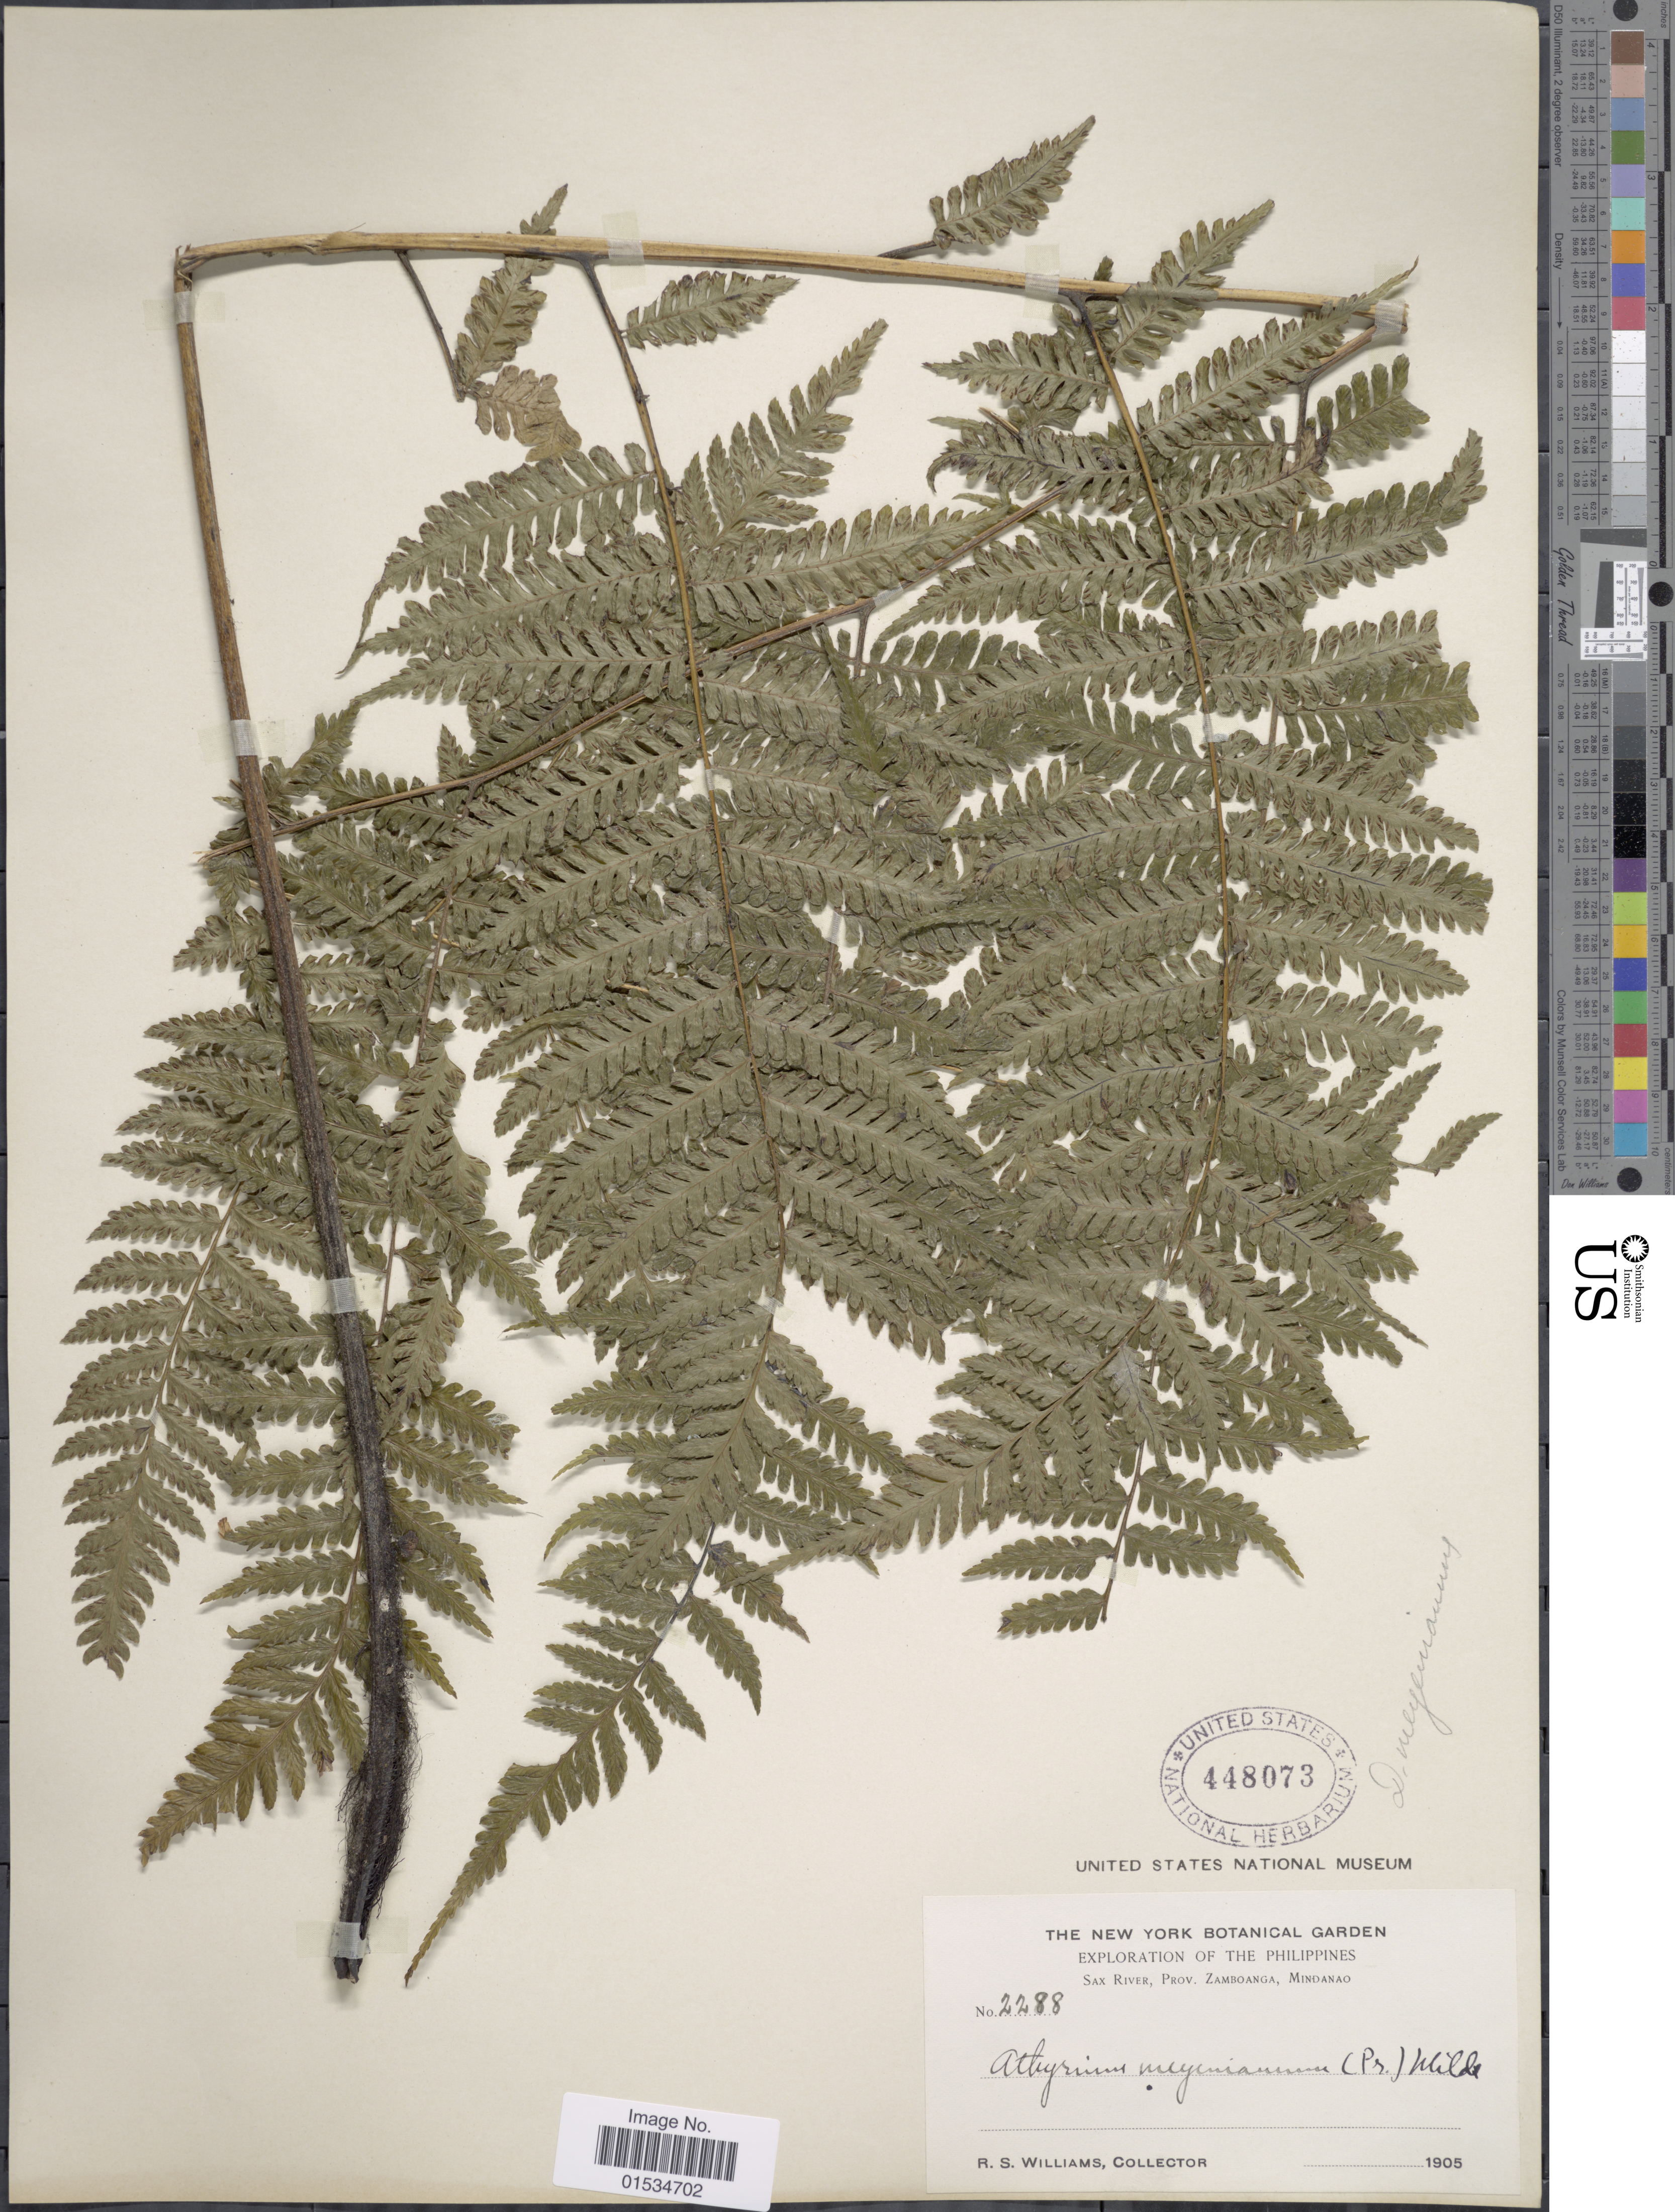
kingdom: Plantae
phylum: Tracheophyta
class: Polypodiopsida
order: Polypodiales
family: Athyriaceae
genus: Diplazium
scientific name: Diplazium caudatum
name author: J. Sm. ex C. Chr.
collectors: R. S. Williams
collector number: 2288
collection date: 1905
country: Philippines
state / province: Zamboanga Peninsula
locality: Sax River, Prov. Zamboanga, Mindanao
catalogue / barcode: US 448073